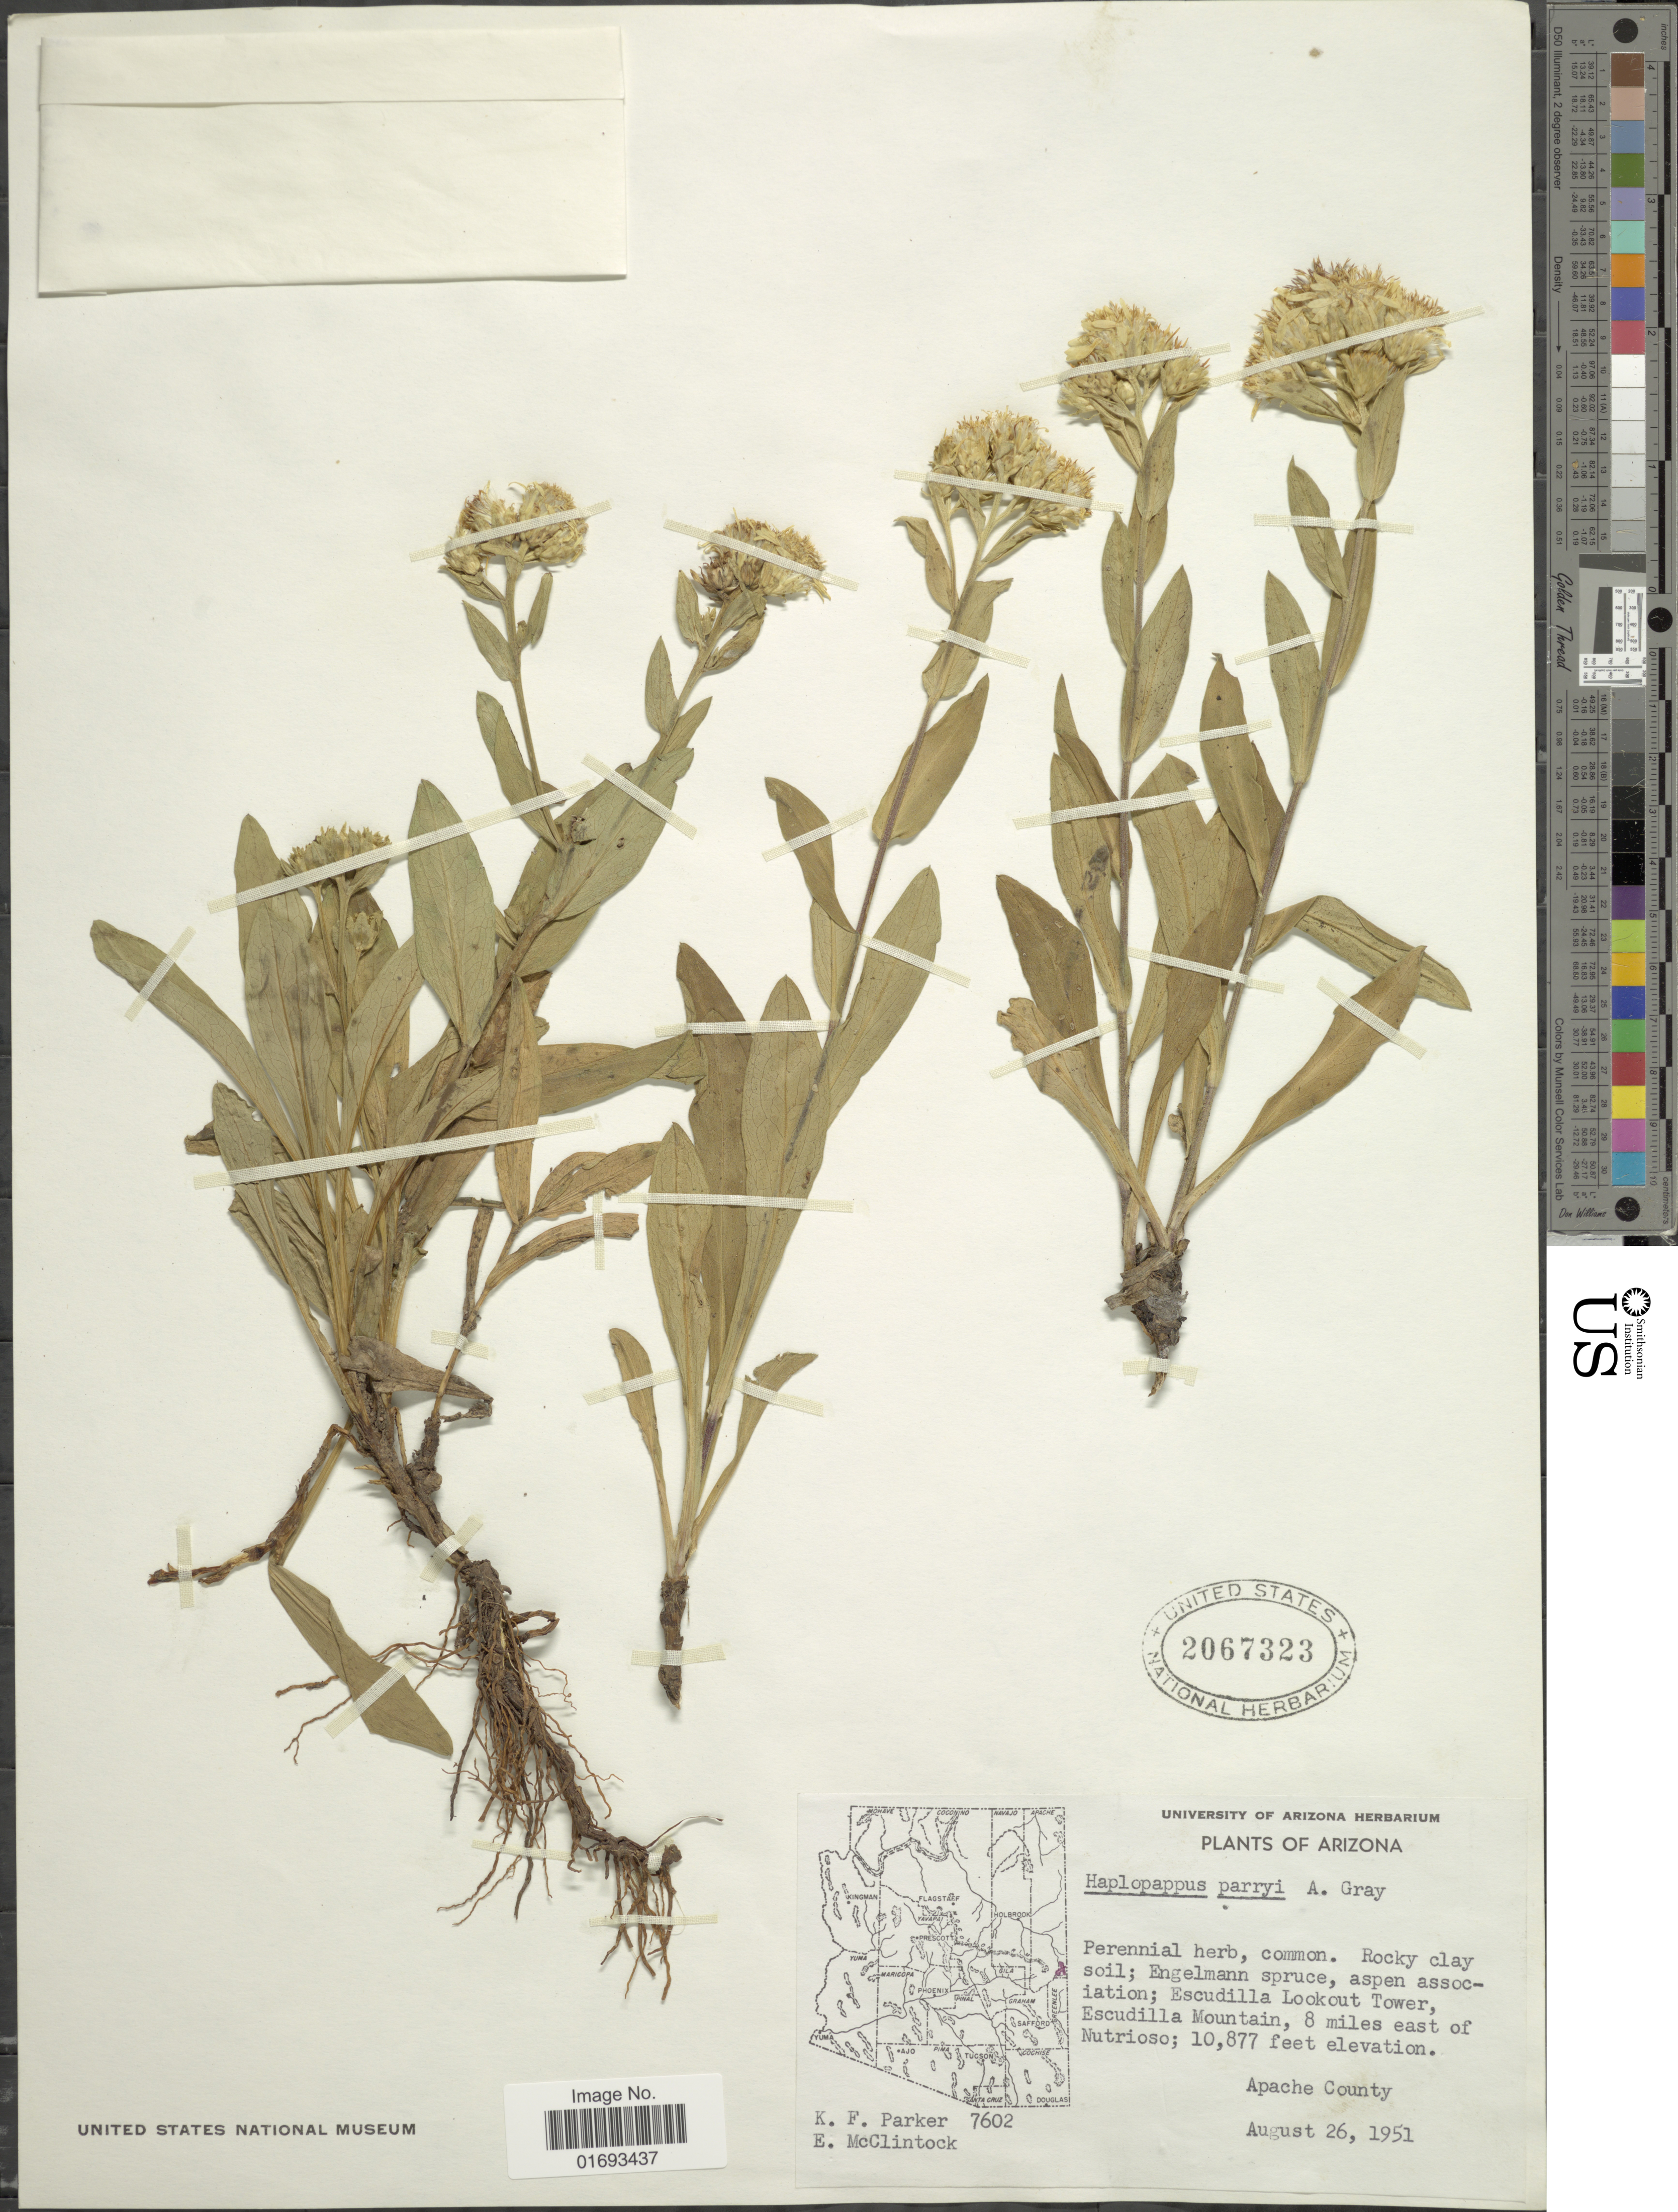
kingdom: Plantae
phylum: Tracheophyta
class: Magnoliopsida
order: Asterales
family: Asteraceae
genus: Oreochrysum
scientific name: Oreochrysum parryi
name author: (A. Gray) Rydb.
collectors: K. F. Parker & E. McClintock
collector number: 7602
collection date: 1951-08-26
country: United States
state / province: Arizona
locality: Rocky clay soil; Engelmann spruce, aspen association; Escudilla Lookout Tower, Escudilla Mountain, 8 miles east of Nutrioso, Apache County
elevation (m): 3315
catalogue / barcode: US 2067323